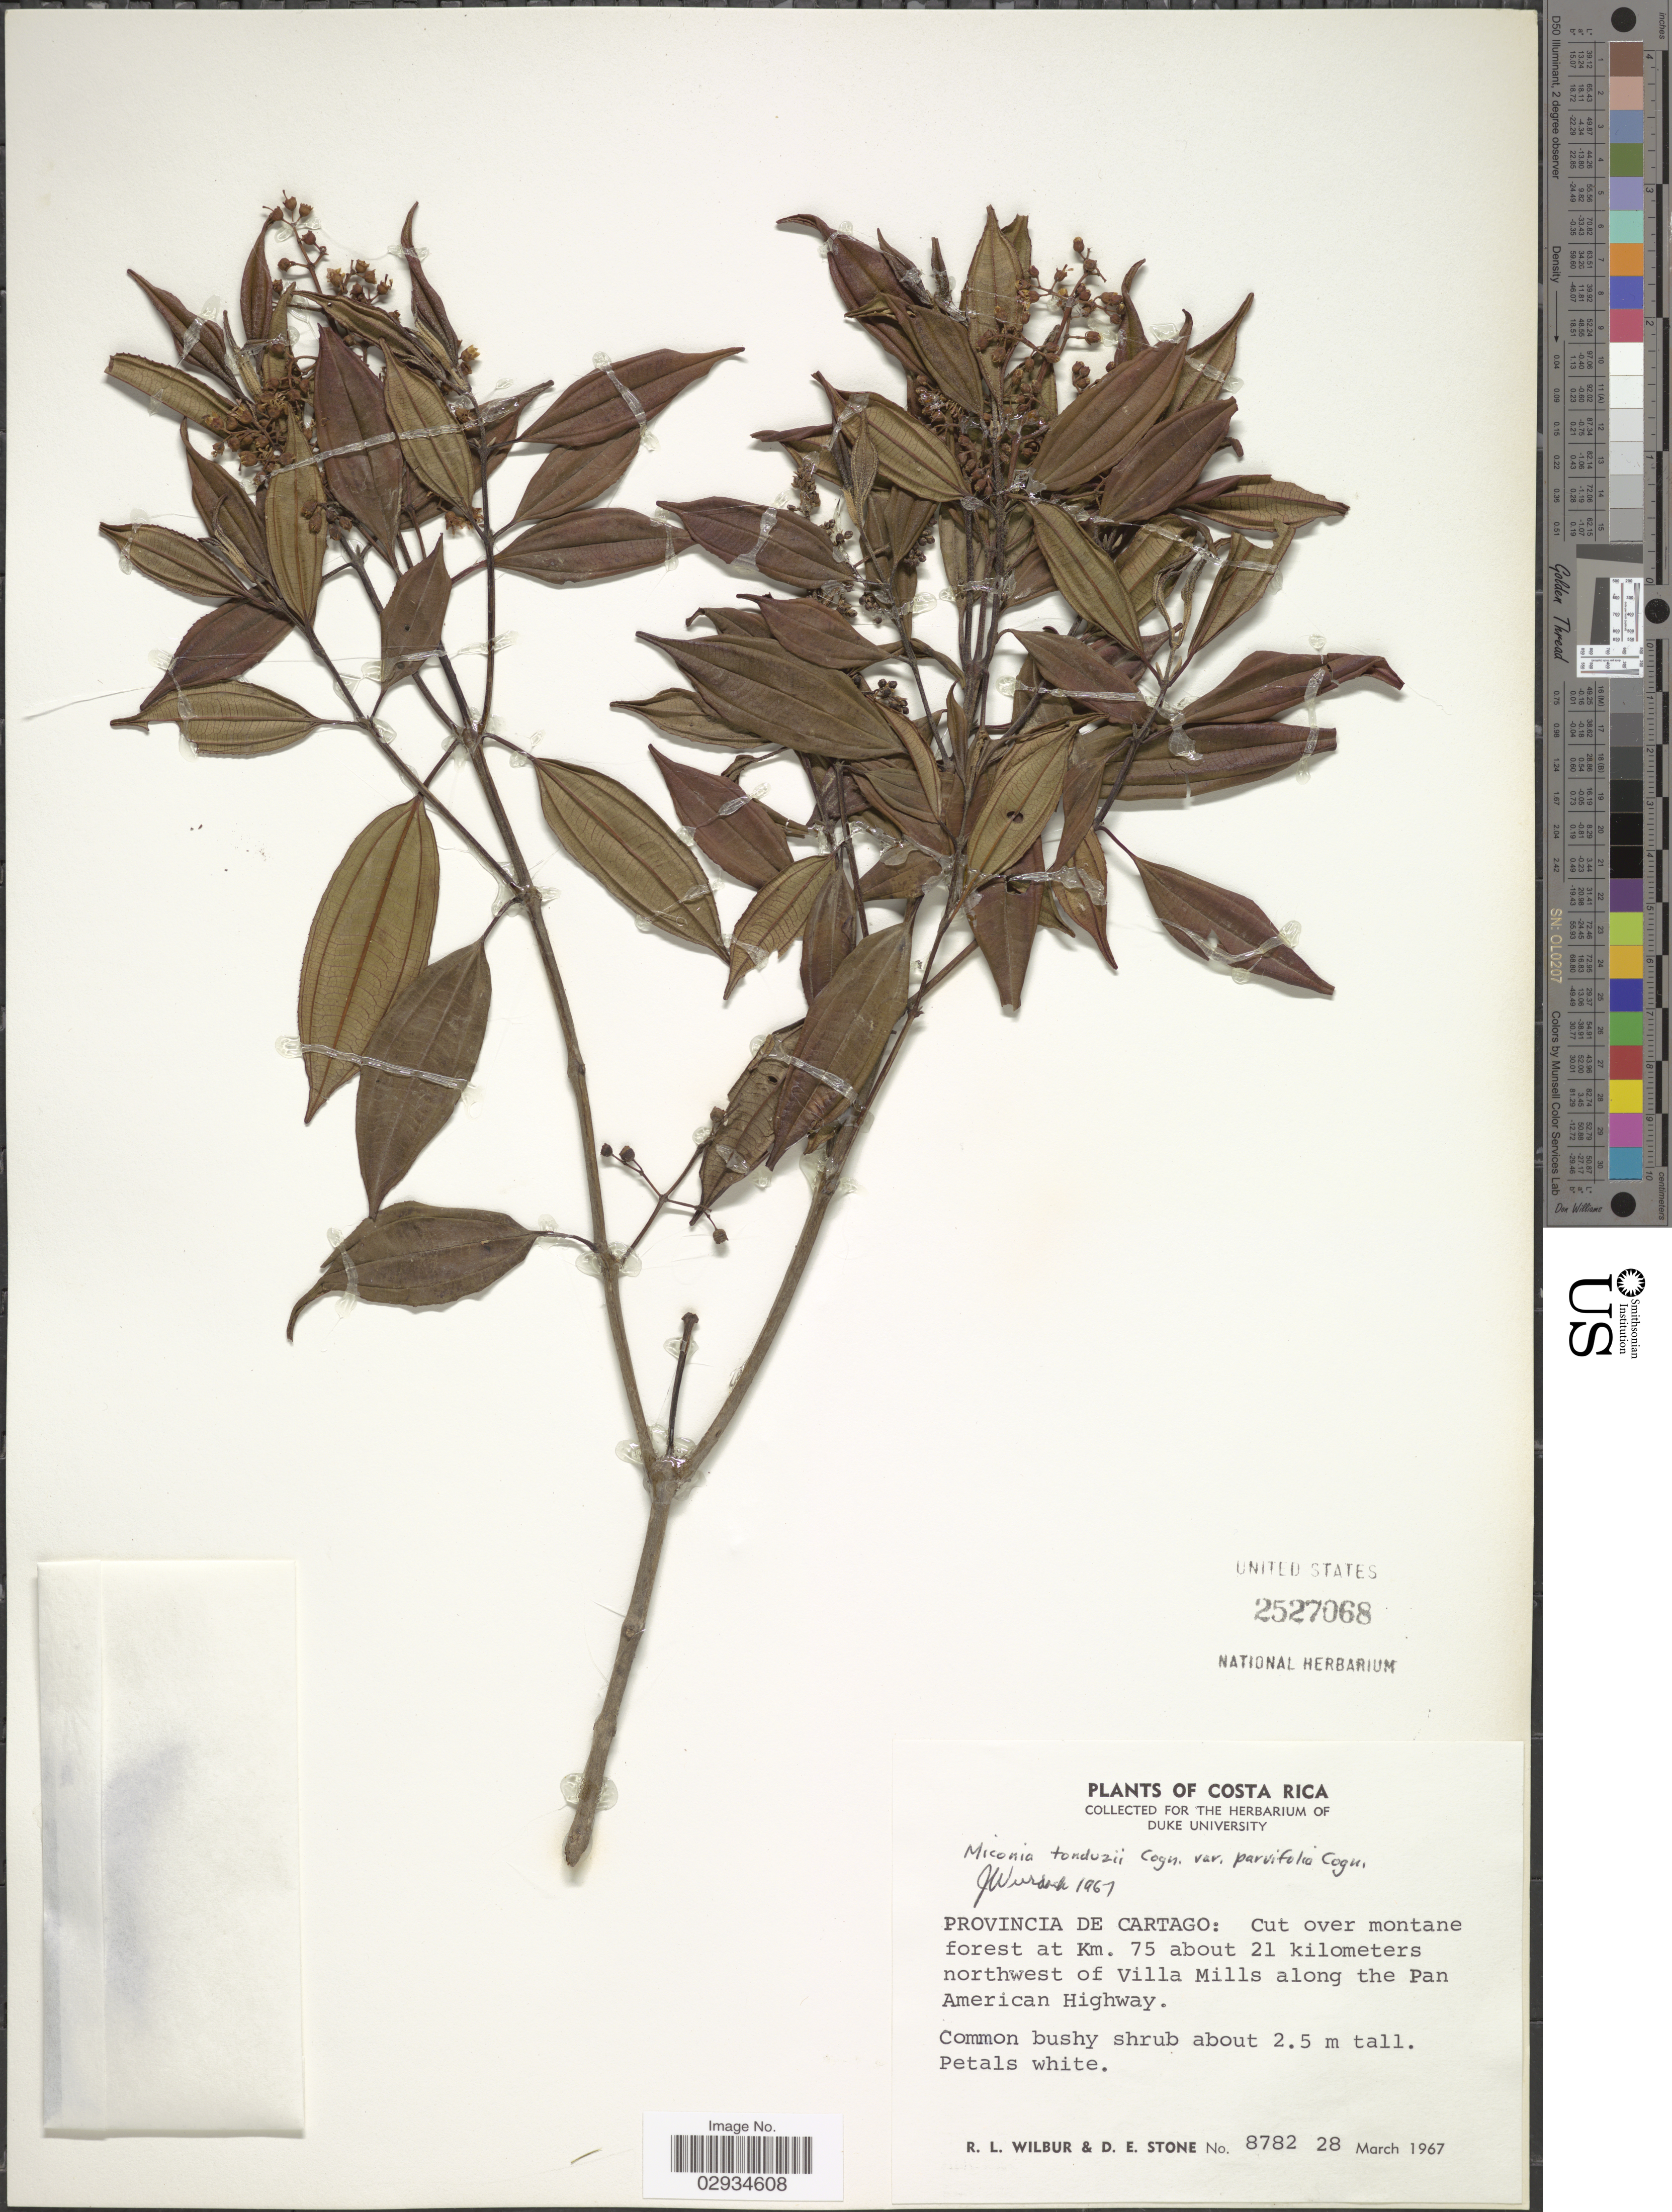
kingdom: Plantae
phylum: Tracheophyta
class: Magnoliopsida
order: Myrtales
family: Melastomataceae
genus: Miconia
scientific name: Miconia tonduzii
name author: Cogn. in A. DC.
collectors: R. L. Wilbur & D. E. Stone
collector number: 8782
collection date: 1967-03-28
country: Costa Rica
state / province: Cartago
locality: Cut over montane forest at Km. 75 about 21 kilometers northwest of Villa Mills along the Pan American Highway.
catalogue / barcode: US 2527068